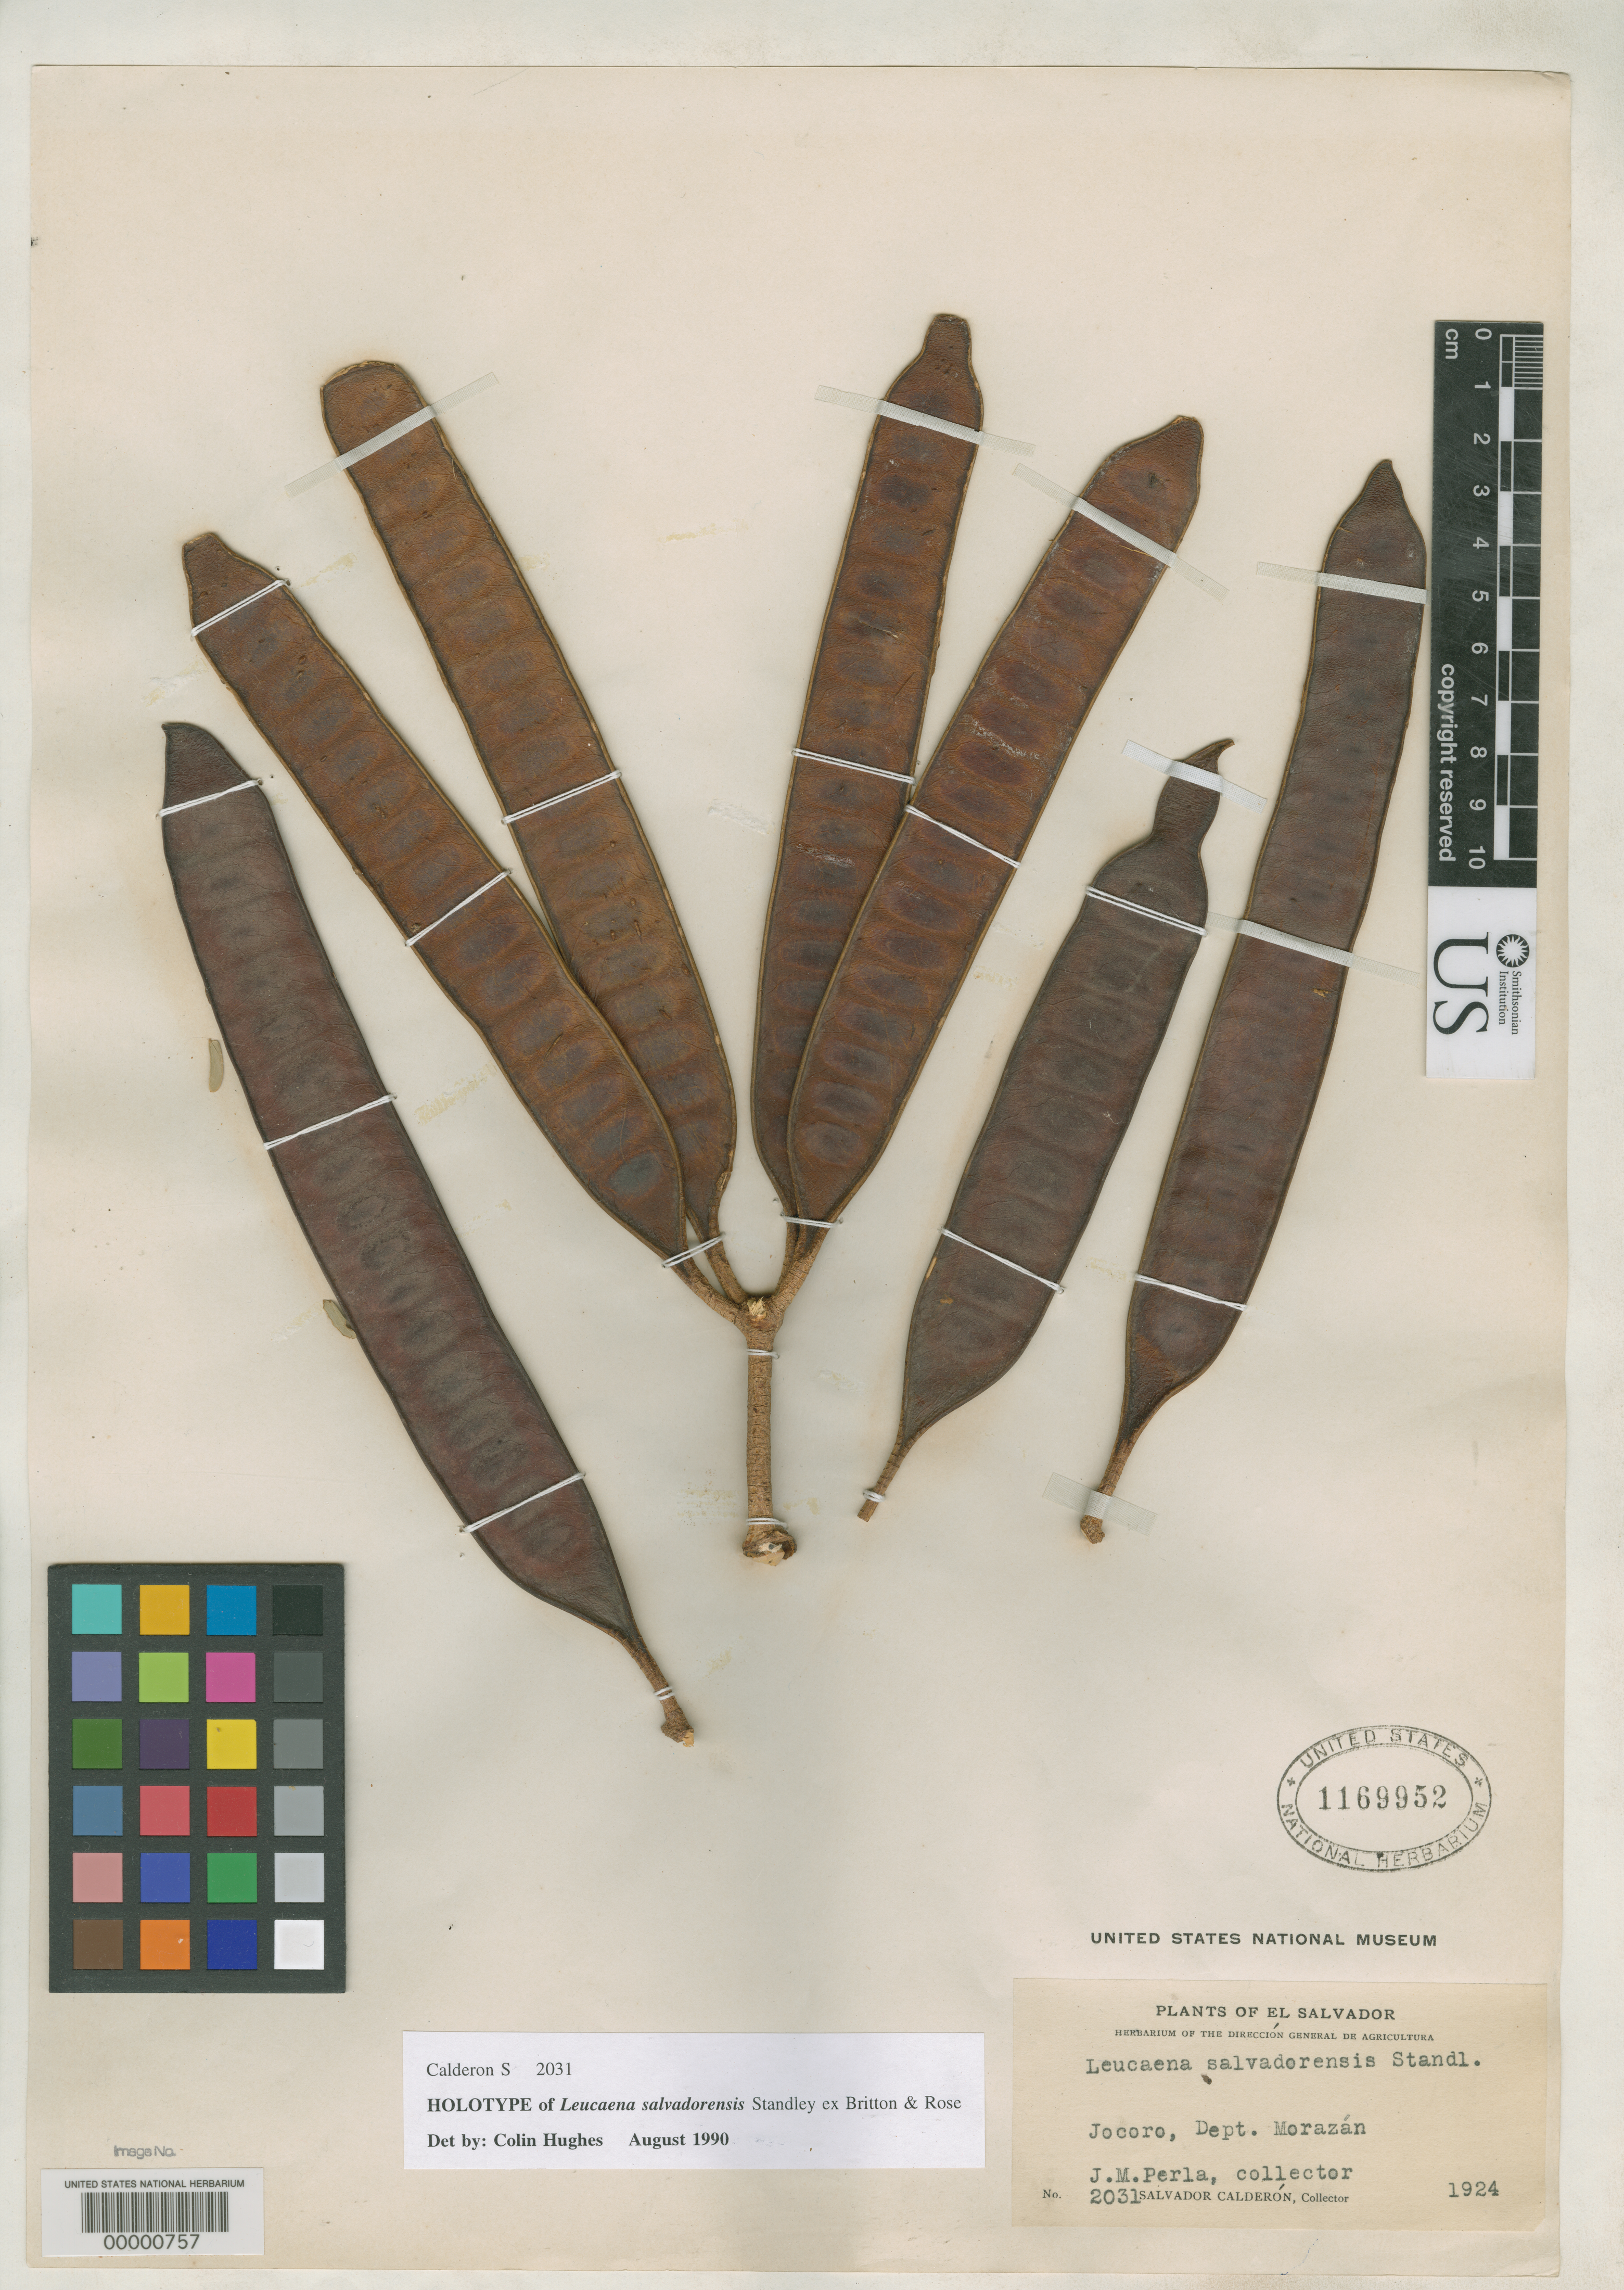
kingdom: Plantae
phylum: Tracheophyta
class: Magnoliopsida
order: Fabales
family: Fabaceae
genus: Leucaena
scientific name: Leucaena salvadorensis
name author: Standl. ex Britton & Rose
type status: Holotype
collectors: J. Perla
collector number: S. Calderon 2031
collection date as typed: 1924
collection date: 1924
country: El Salvador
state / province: Morazán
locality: Jocoro.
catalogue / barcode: US 1169952